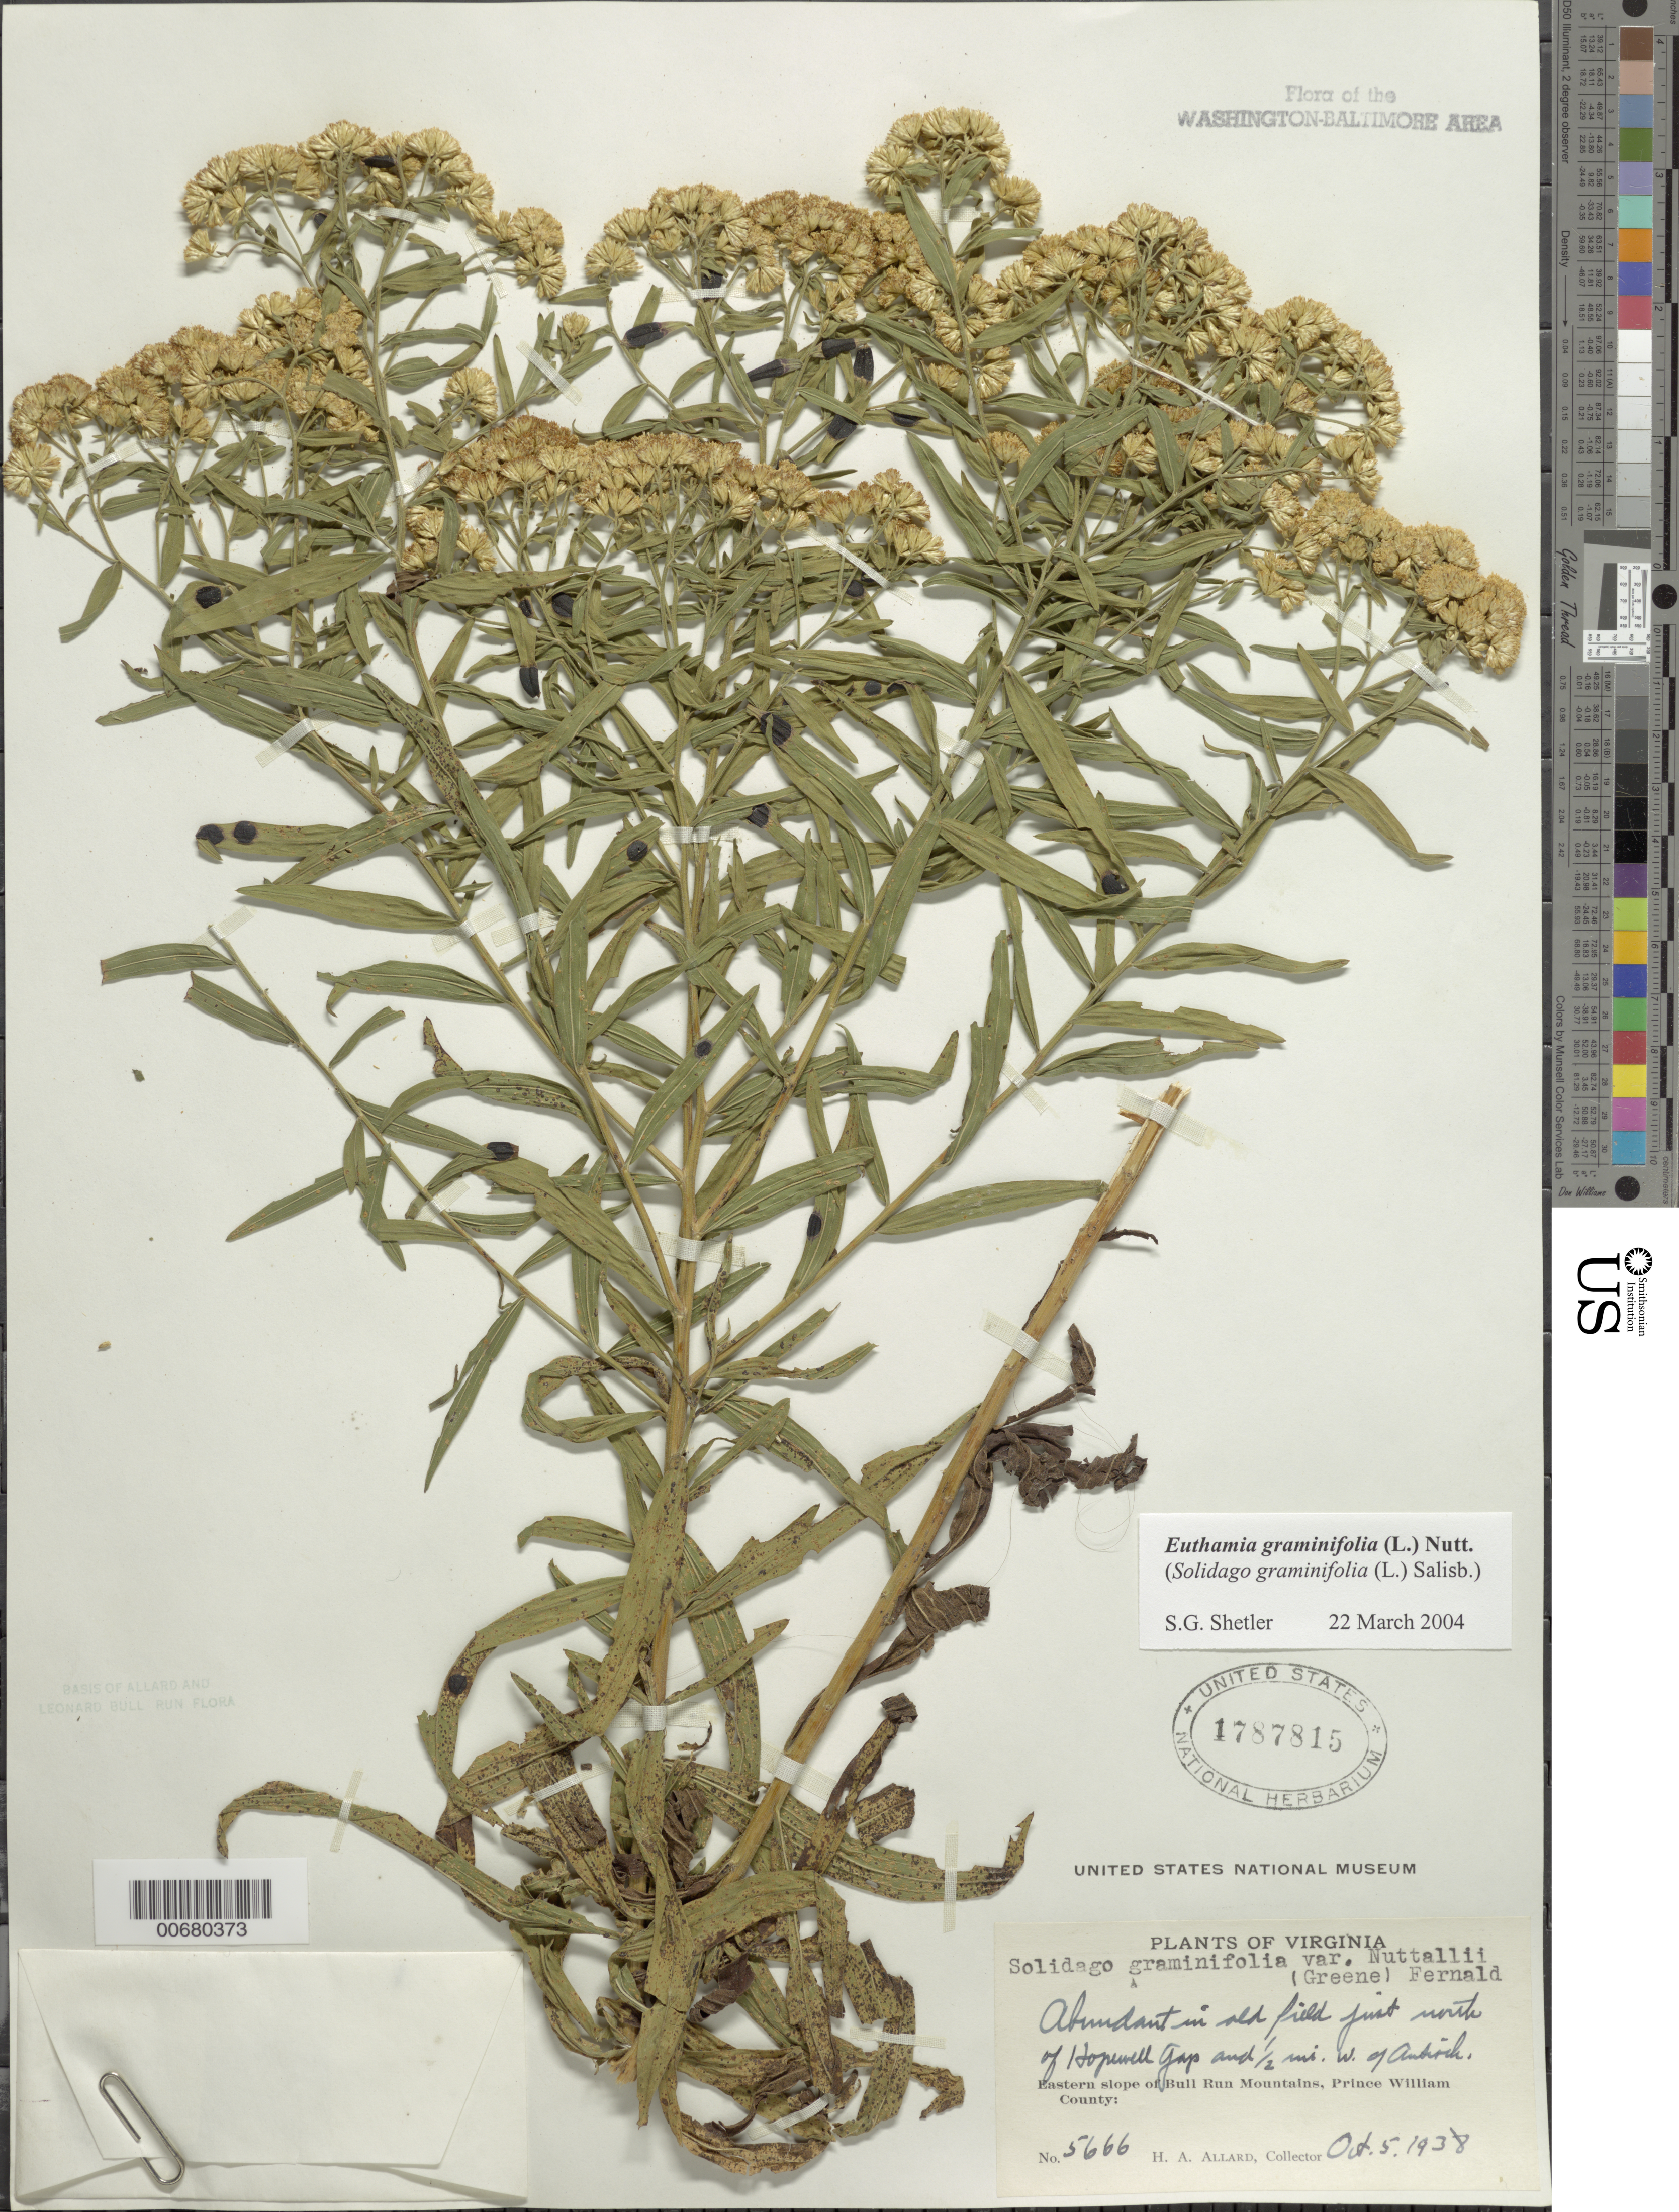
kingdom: Plantae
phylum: Tracheophyta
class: Magnoliopsida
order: Asterales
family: Asteraceae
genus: Euthamia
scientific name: Euthamia graminifolia var. nuttalii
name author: (S.W. Greene) W. Stone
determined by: Shetler, Stanwyn G., (US), NMNH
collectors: H. A. Allard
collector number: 5666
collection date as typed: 11 Sep 1938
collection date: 1938-09-11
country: United States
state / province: Virginia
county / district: Fauquier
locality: North of Beverley Mill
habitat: In old field.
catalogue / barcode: US 1787815